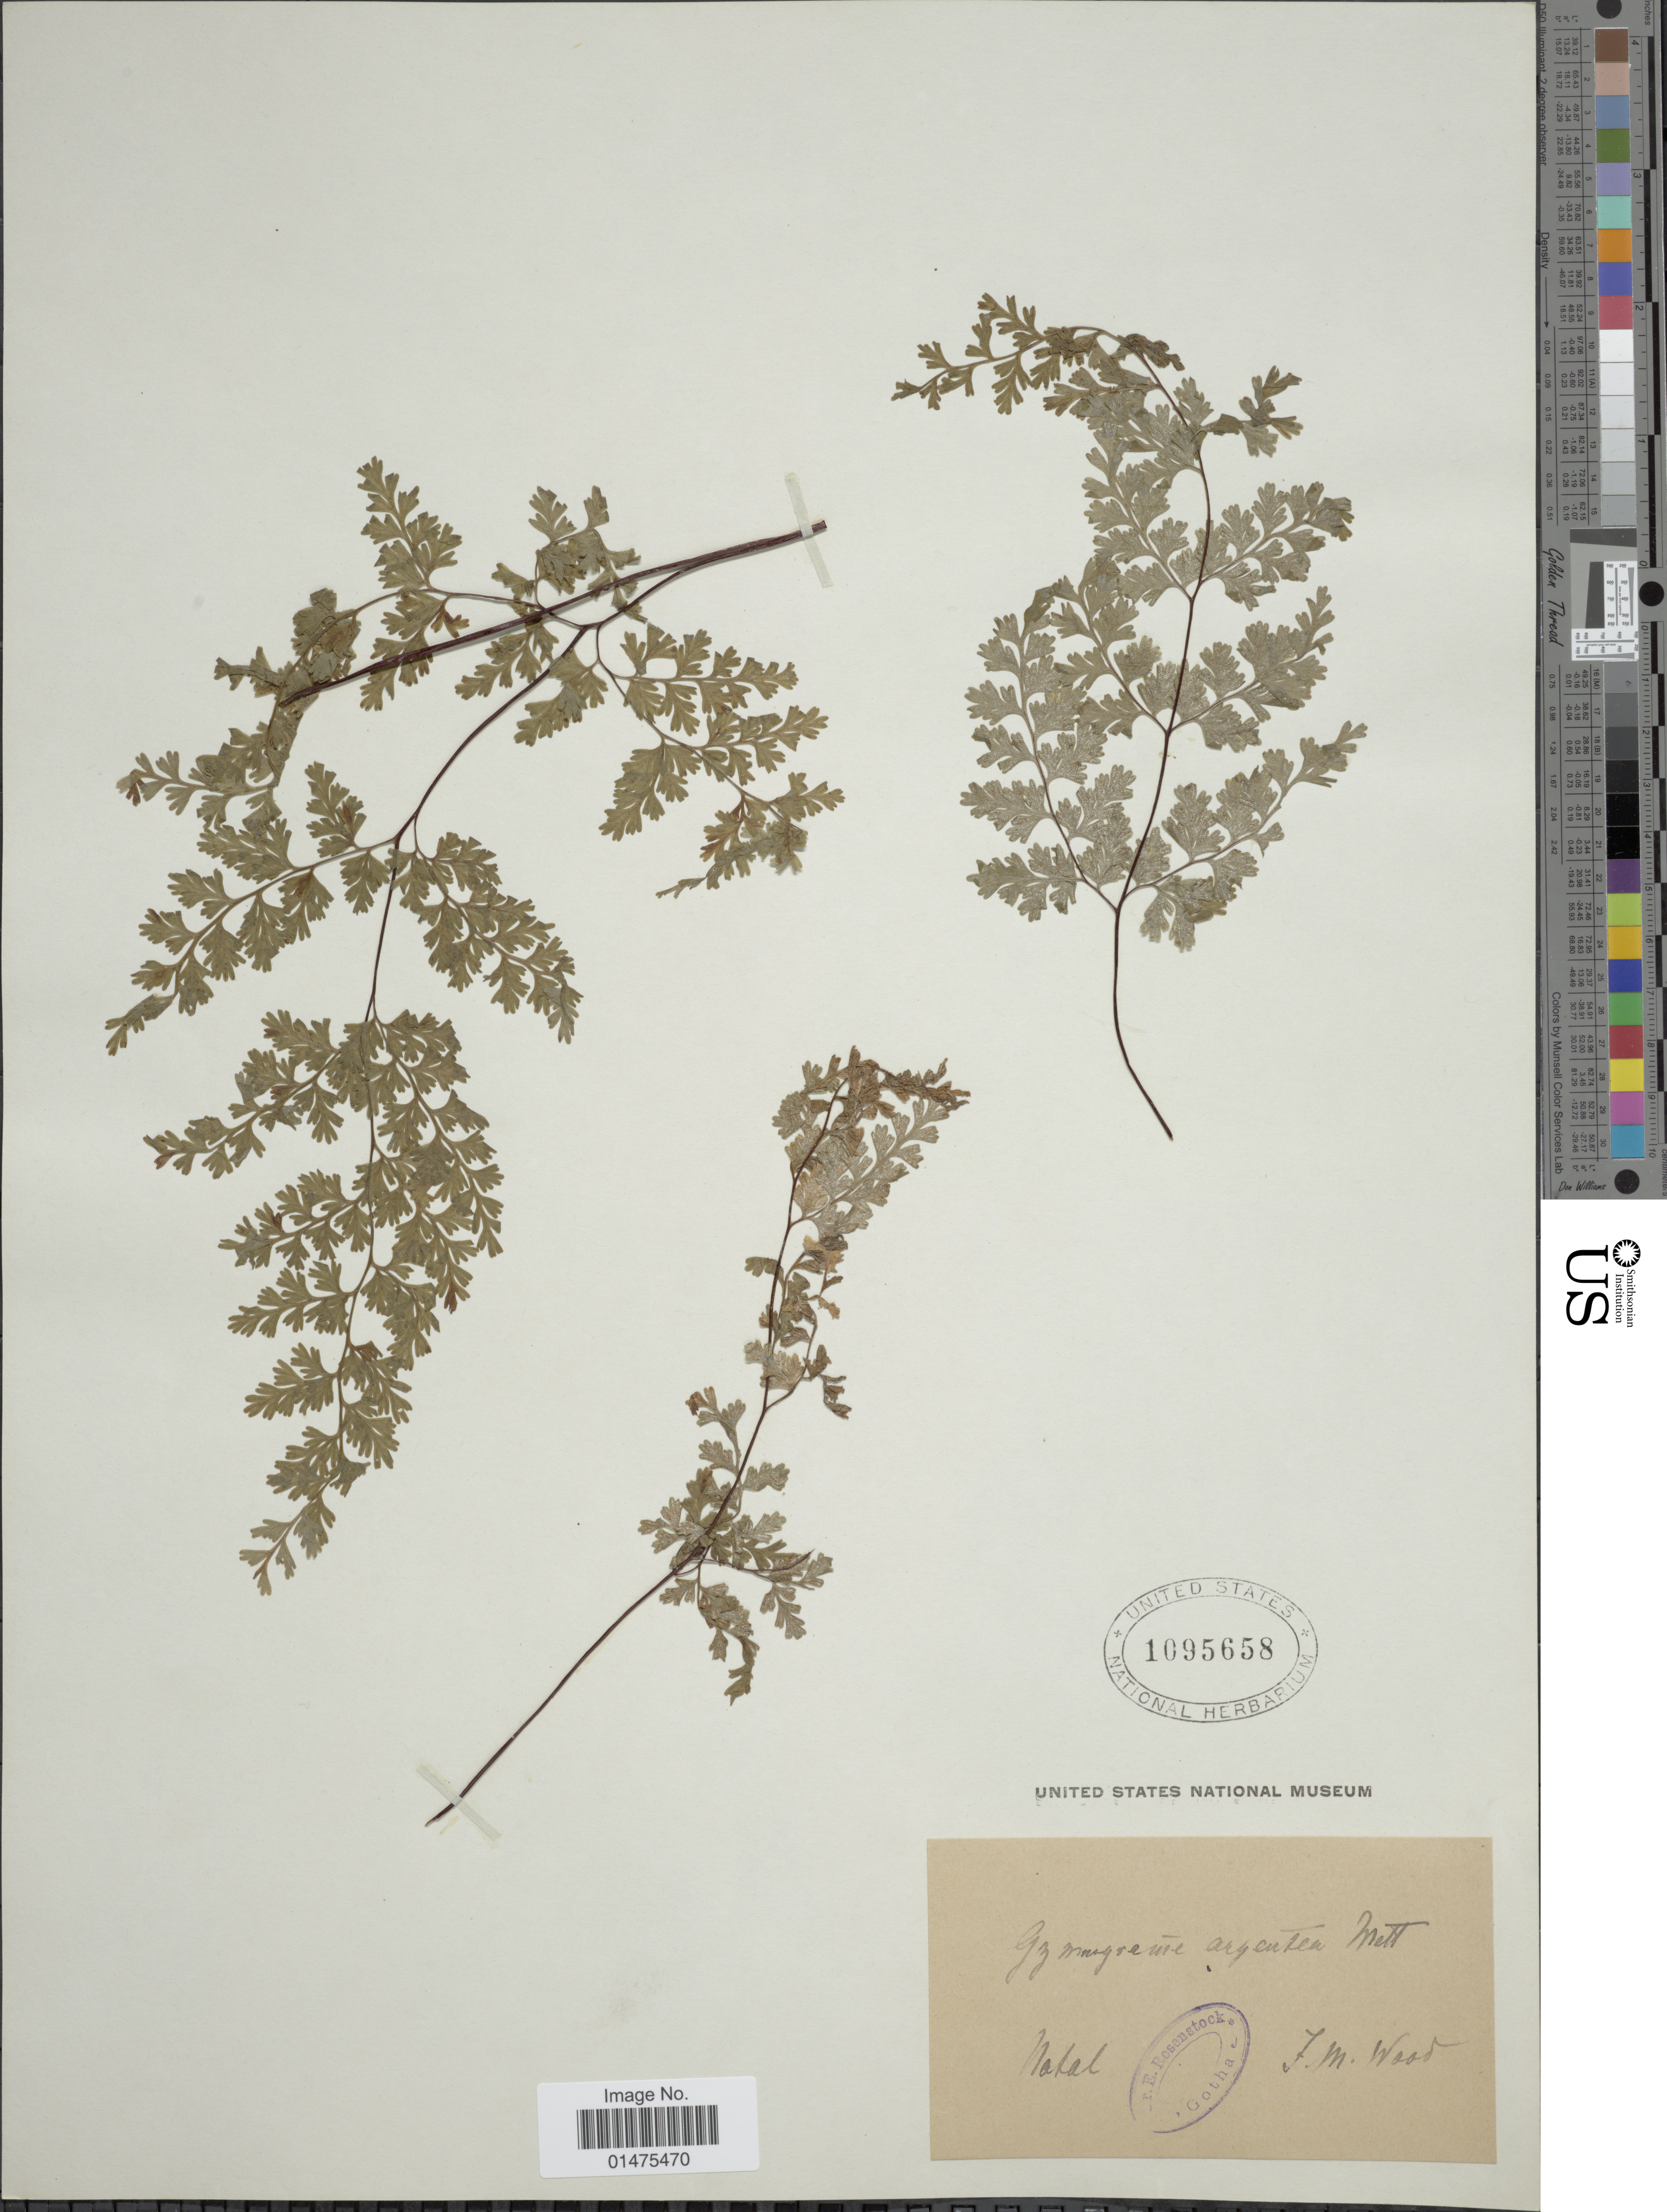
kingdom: Plantae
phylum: Tracheophyta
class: Polypodiopsida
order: Polypodiales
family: Pteridaceae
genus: Pityrogramma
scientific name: Pityrogramma argentea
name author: (Willd.) Hennequin & H. Schneid.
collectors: J. M. Wood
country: South Africa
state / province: KwaZulu-Natal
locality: Natal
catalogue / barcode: US 1095658